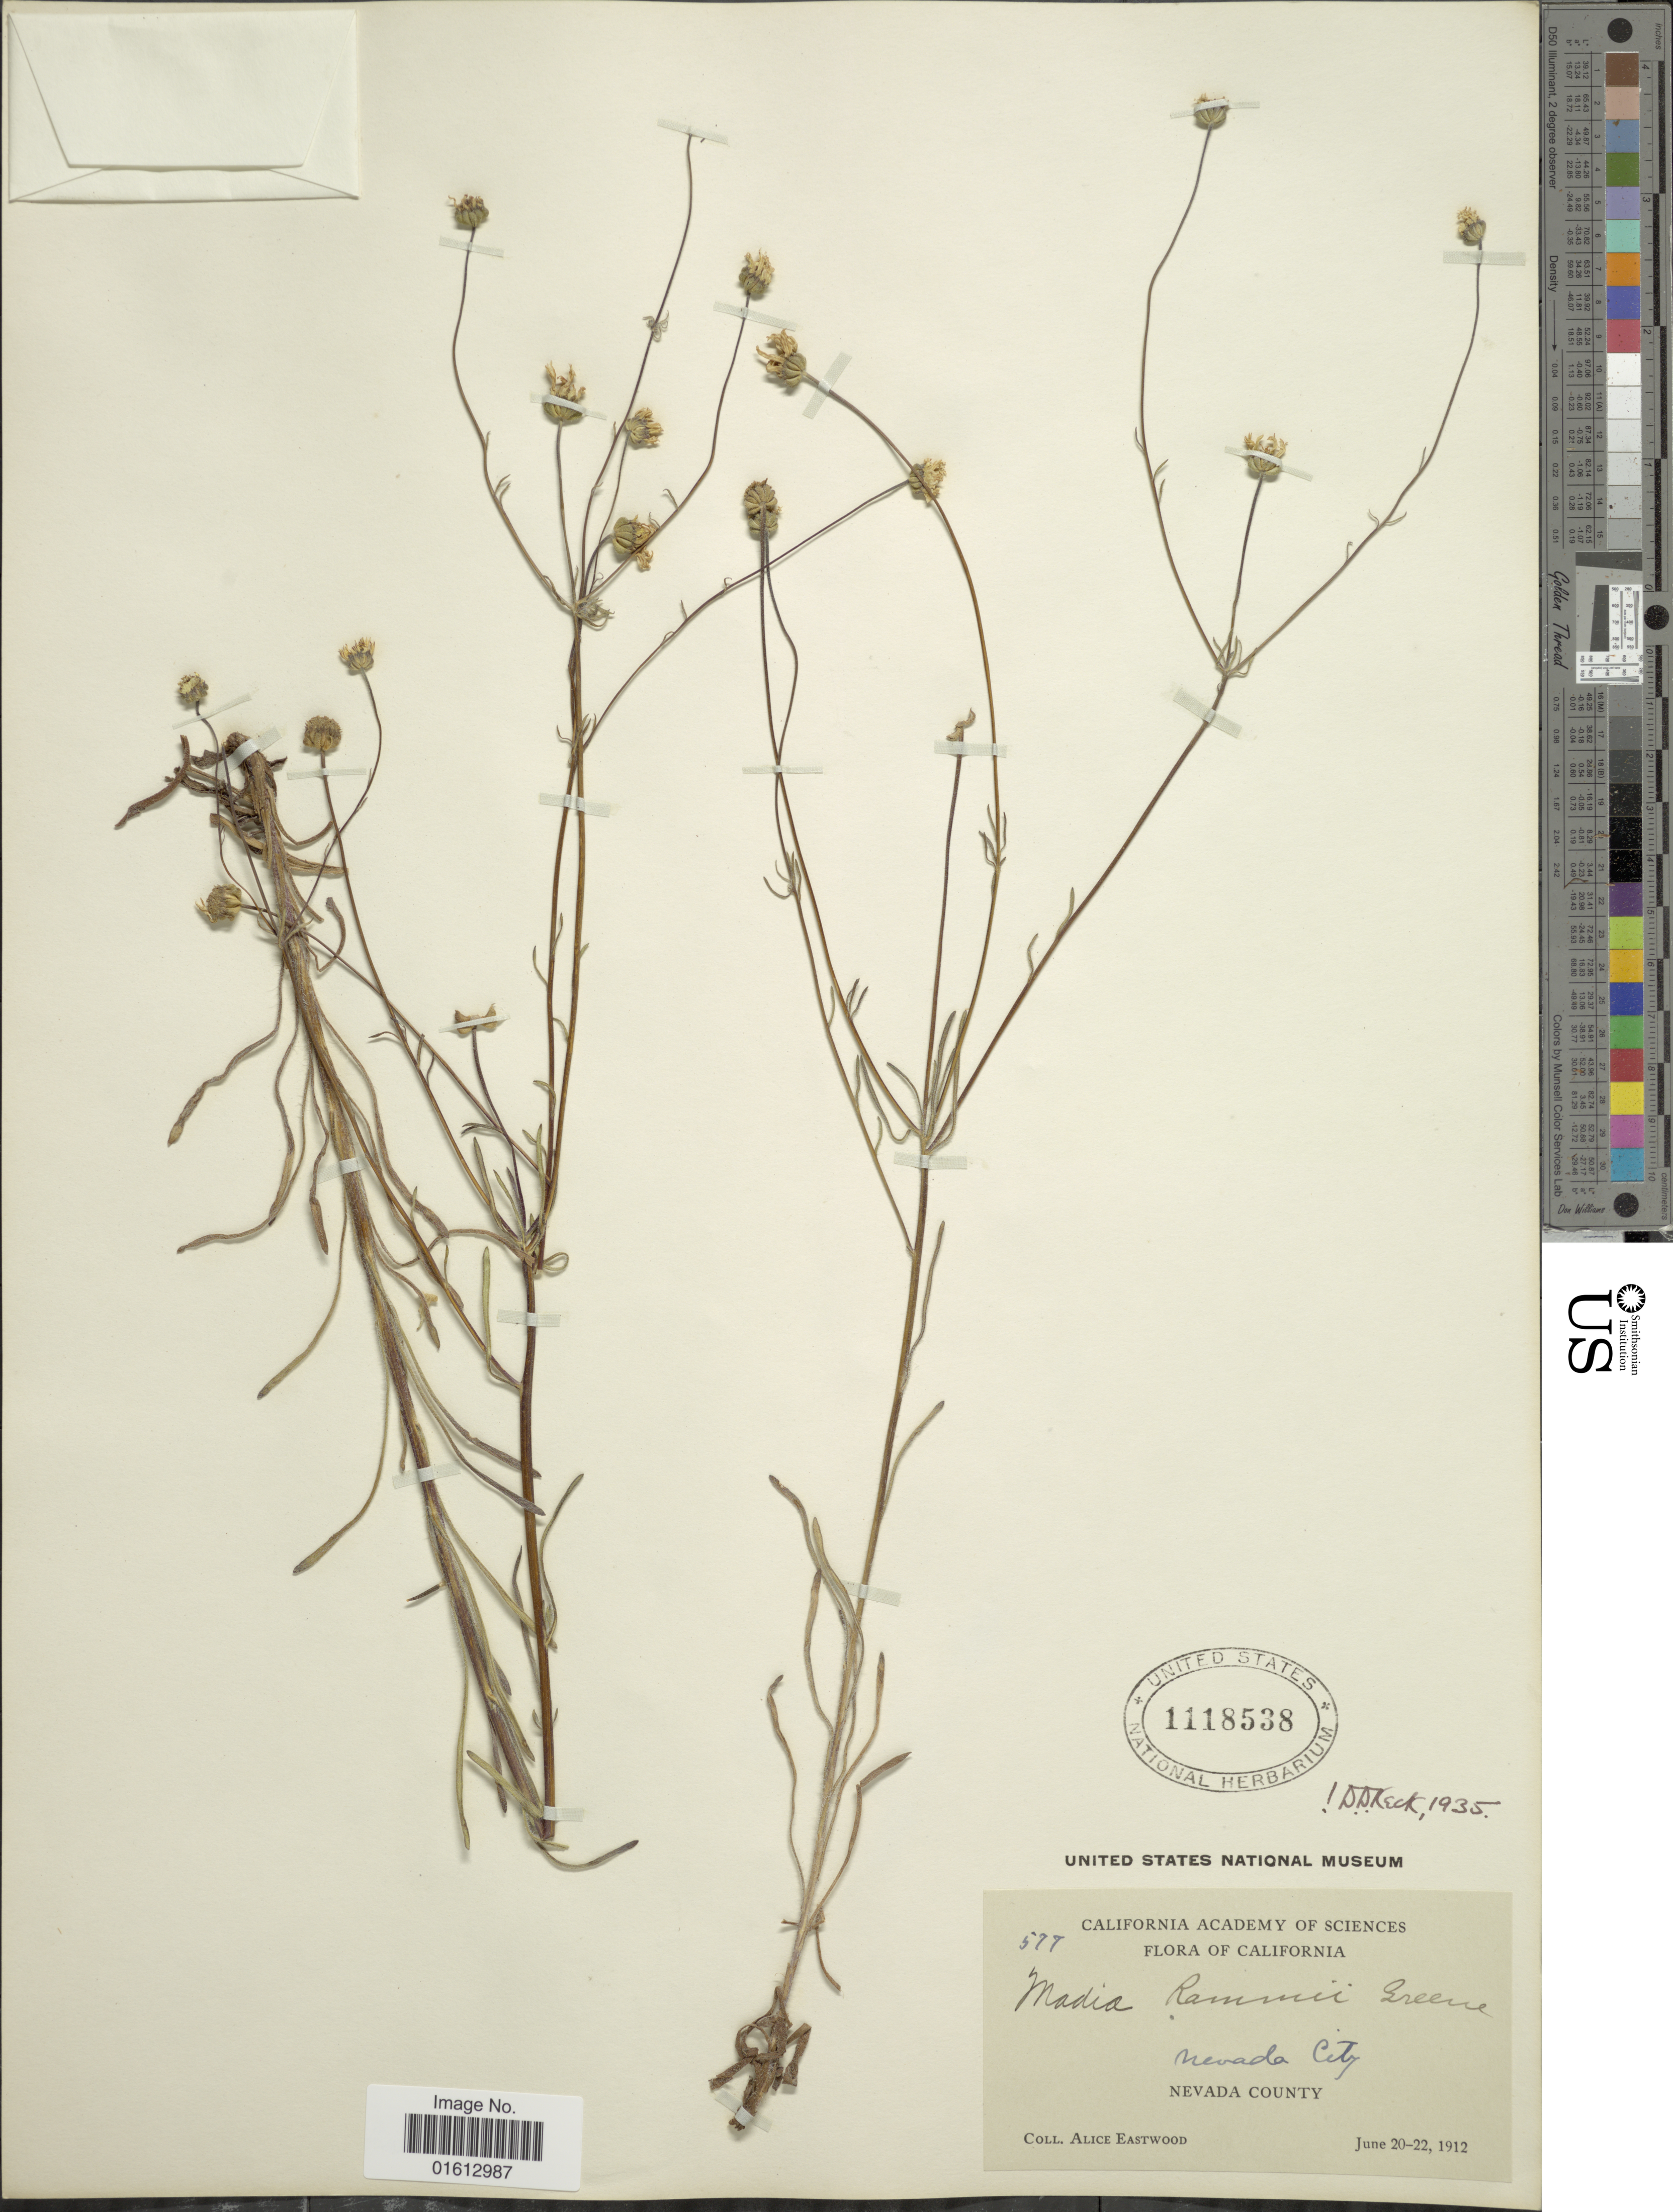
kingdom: Plantae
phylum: Tracheophyta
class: Magnoliopsida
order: Asterales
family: Asteraceae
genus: Madia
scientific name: Madia rammii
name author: Greene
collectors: A. Eastwood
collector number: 577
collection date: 1912-06-20/1912-06-22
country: United States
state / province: California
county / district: Nevada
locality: California, Nevada County, Nevada City.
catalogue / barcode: US 1118538